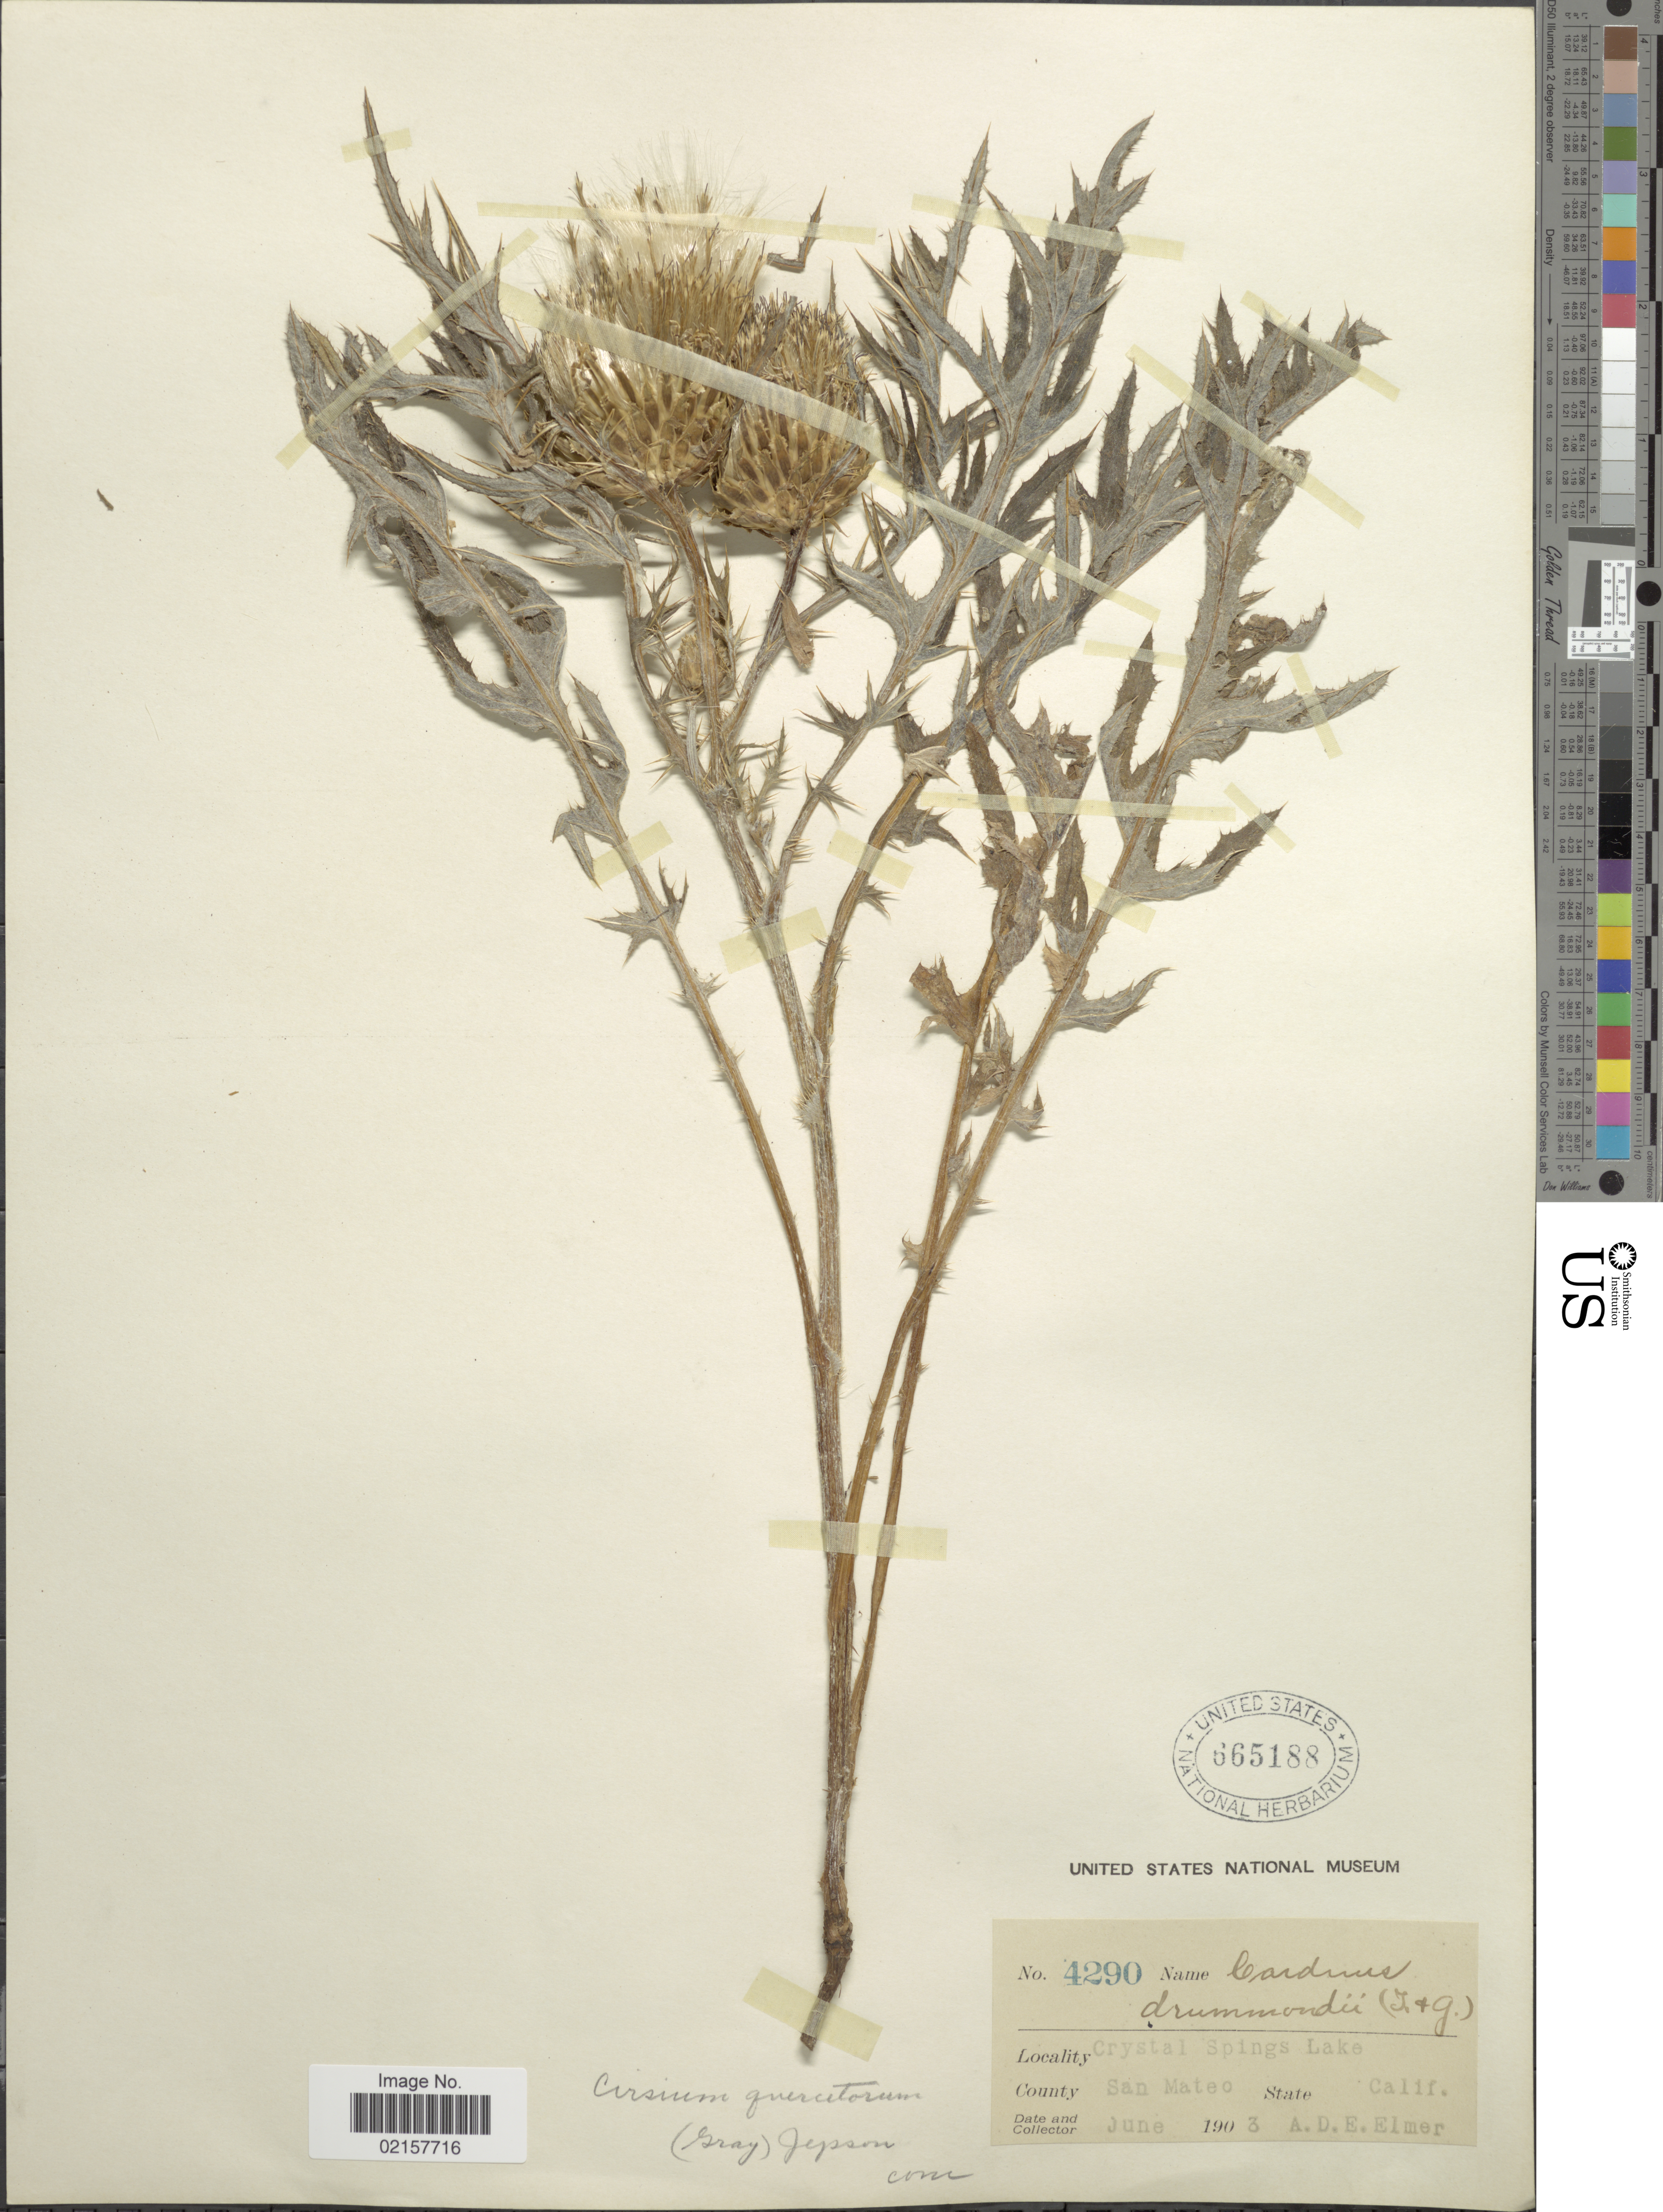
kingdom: Plantae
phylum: Tracheophyta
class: Magnoliopsida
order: Asterales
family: Asteraceae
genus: Cirsium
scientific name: Cirsium quercetorum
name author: (A. Gray) Jeps.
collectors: A. D. E. Elmer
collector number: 4290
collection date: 1903-06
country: United States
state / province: California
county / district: San Mateo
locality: Crystal Springs Lake, County San Mateo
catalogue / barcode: US 665188